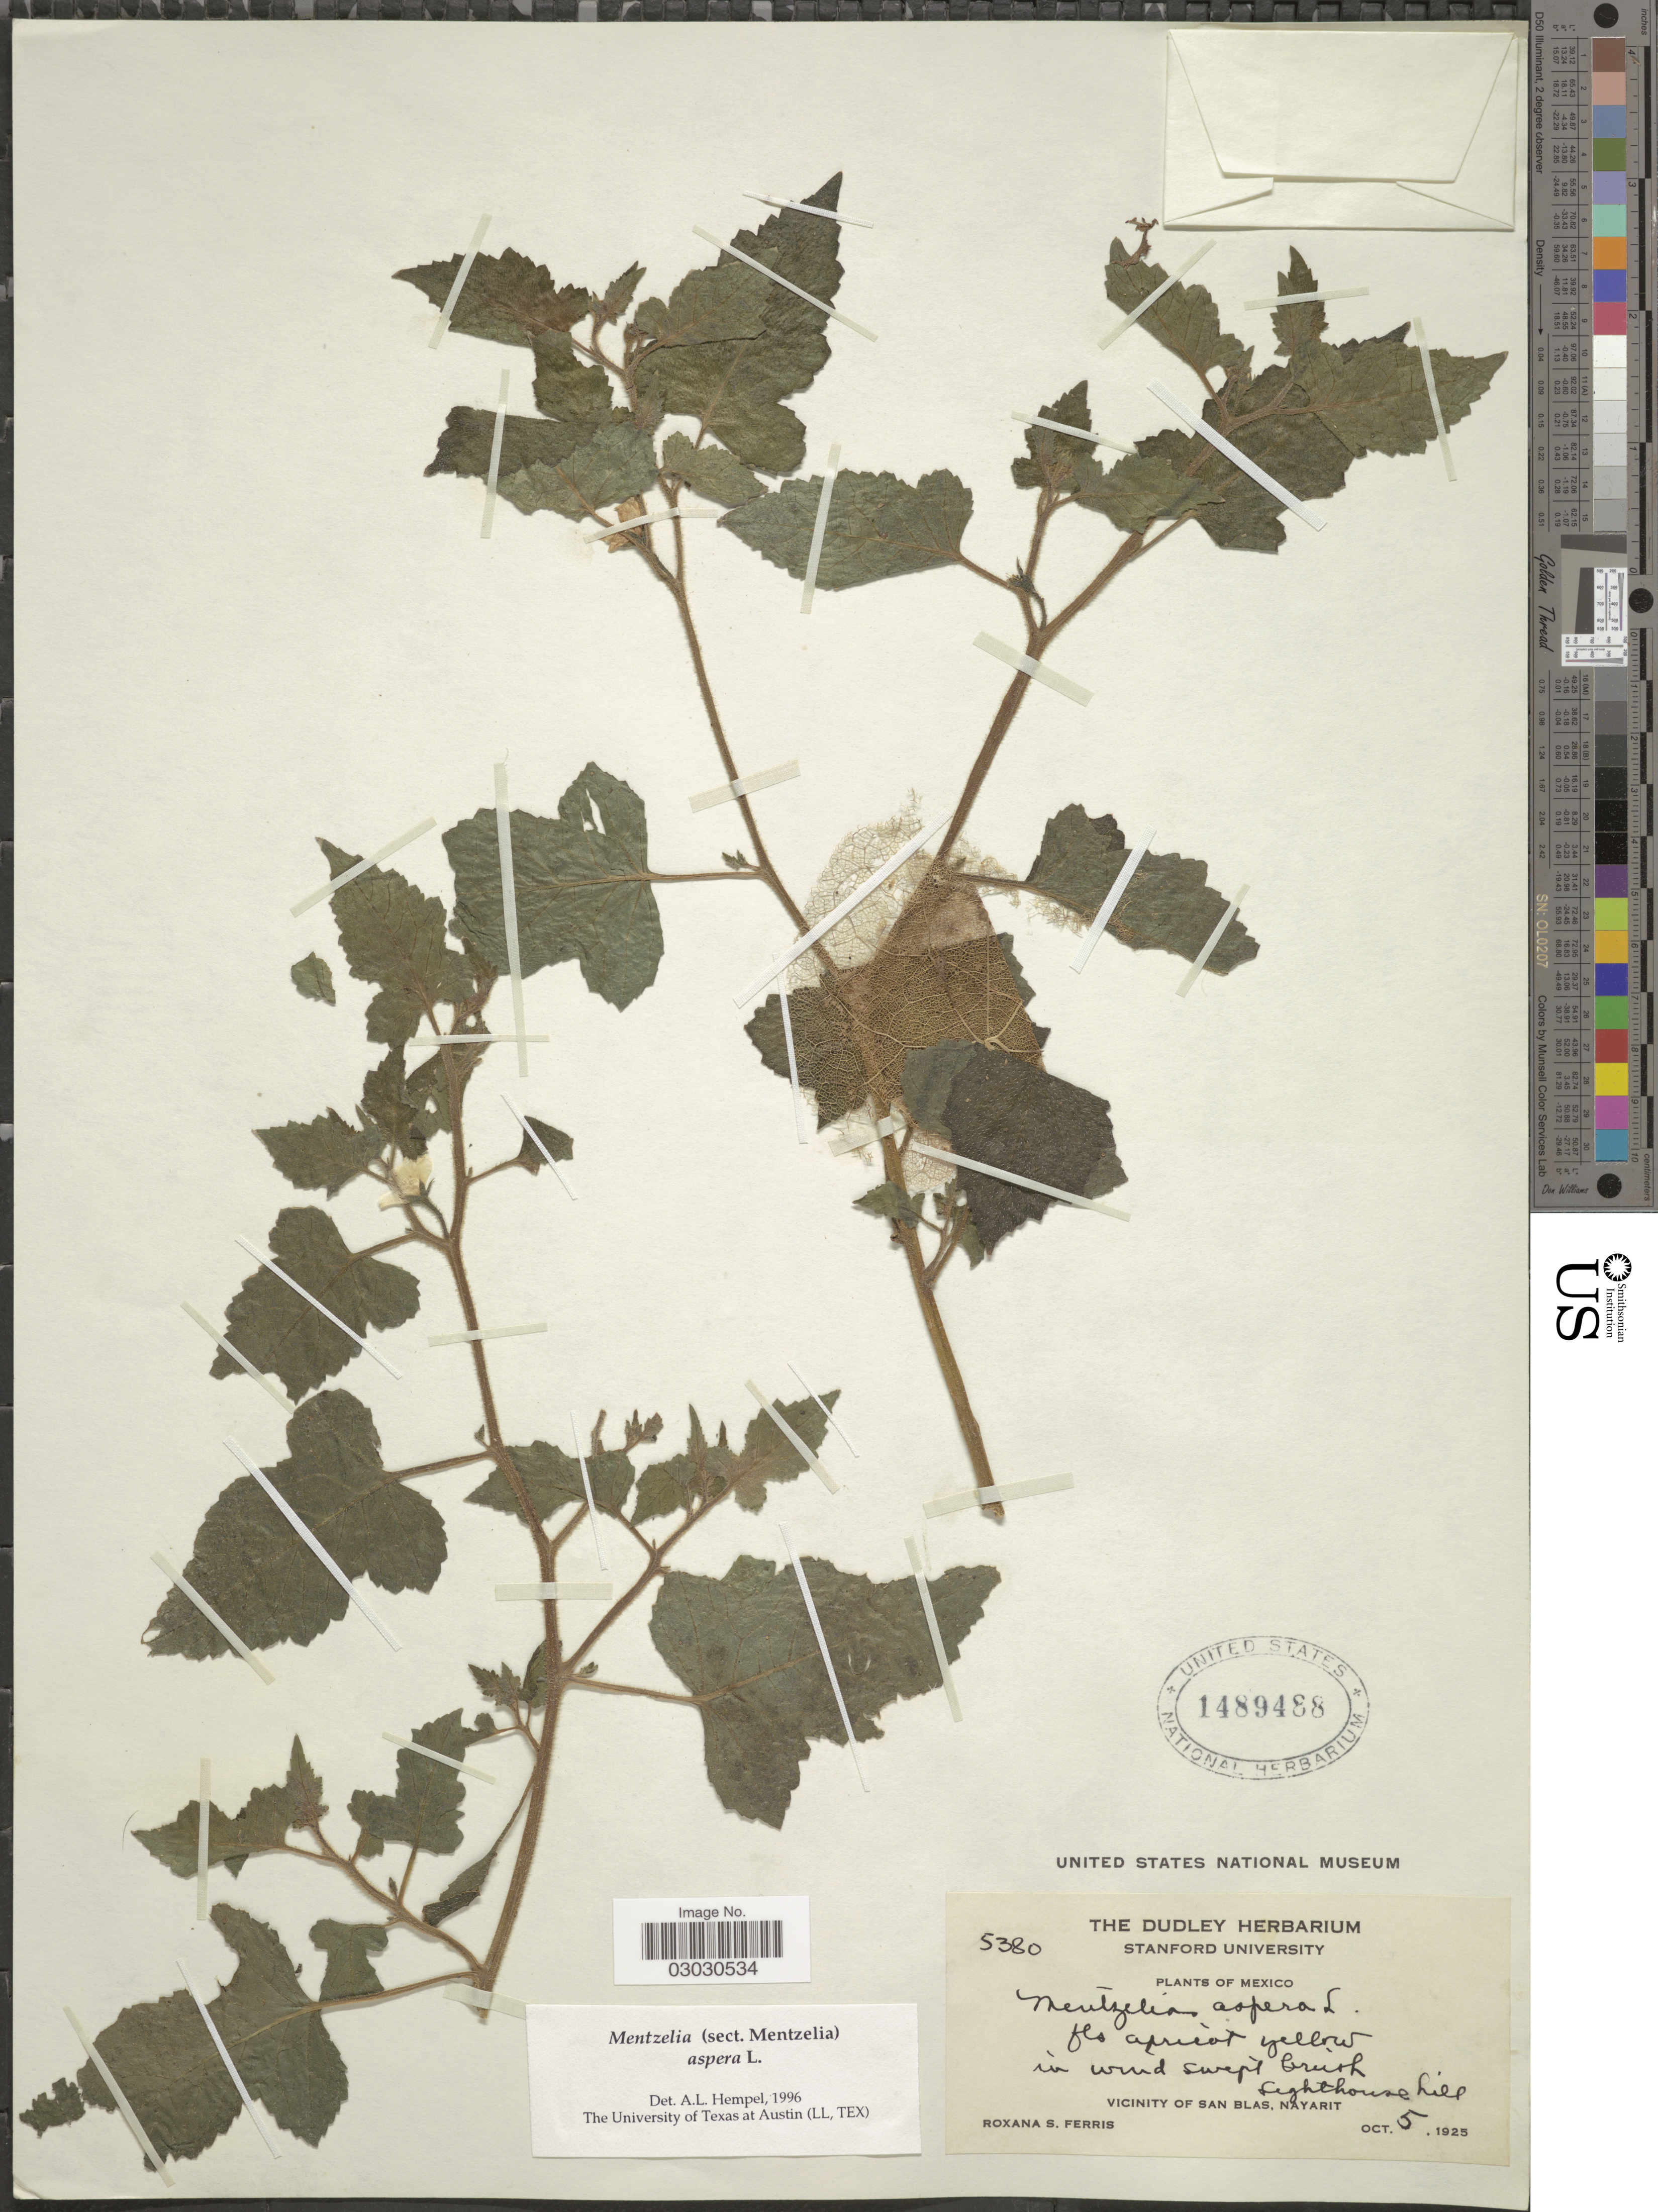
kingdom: Plantae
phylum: Tracheophyta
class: Magnoliopsida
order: Cornales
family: Loasaceae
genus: Mentzelia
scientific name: Mentzelia aspera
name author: L.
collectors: R. S. Ferris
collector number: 5380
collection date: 1925-10-05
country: Mexico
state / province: Nayarit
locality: Lighthouse hill. Vicinity of San Blas.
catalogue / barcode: US 1489488